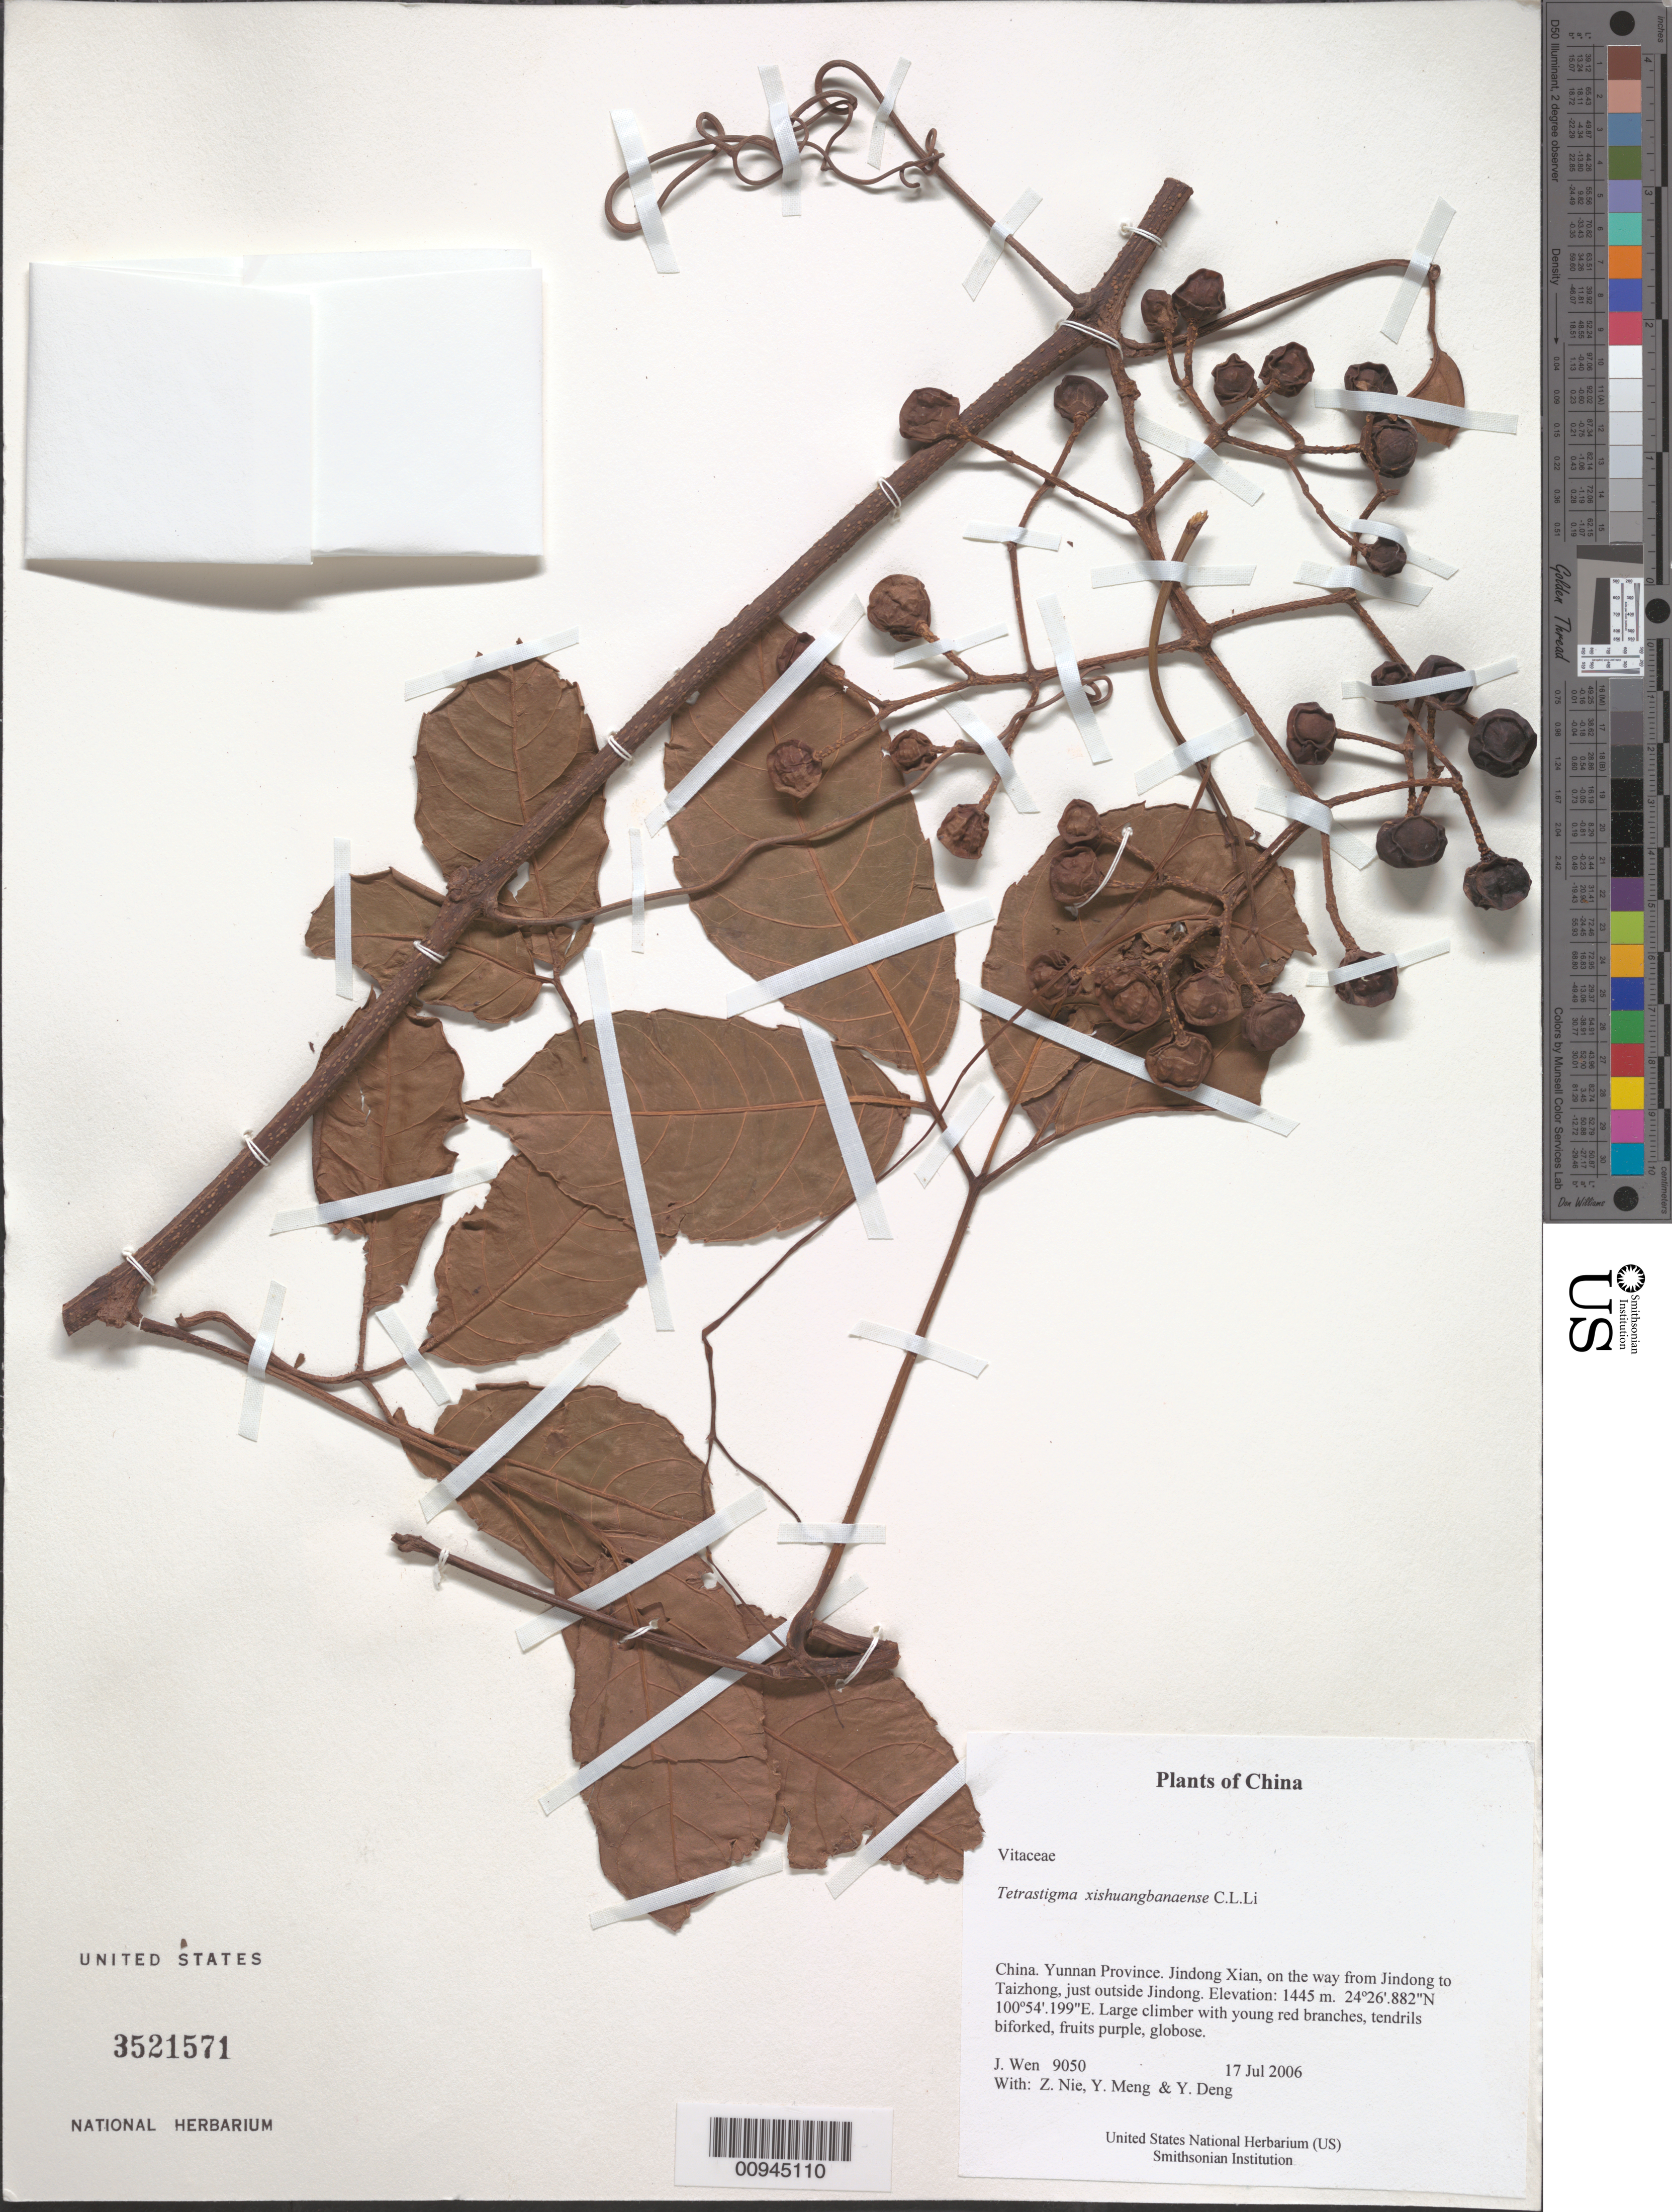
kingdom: Plantae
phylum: Tracheophyta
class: Magnoliopsida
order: Vitales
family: Vitaceae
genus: Tetrastigma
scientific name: Tetrastigma xishuangbannaense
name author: C.L. Li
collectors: J. Wen, Z. Nie, Y. Meng & Y. Deng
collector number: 9050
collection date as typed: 17 Jul 2006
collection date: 2006-07-17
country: China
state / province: Yunnan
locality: Yunnan Province. Jindong Xian, on the way from Jindong to Taizhong, just outside Jindong.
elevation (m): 1445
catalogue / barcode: US 3521571